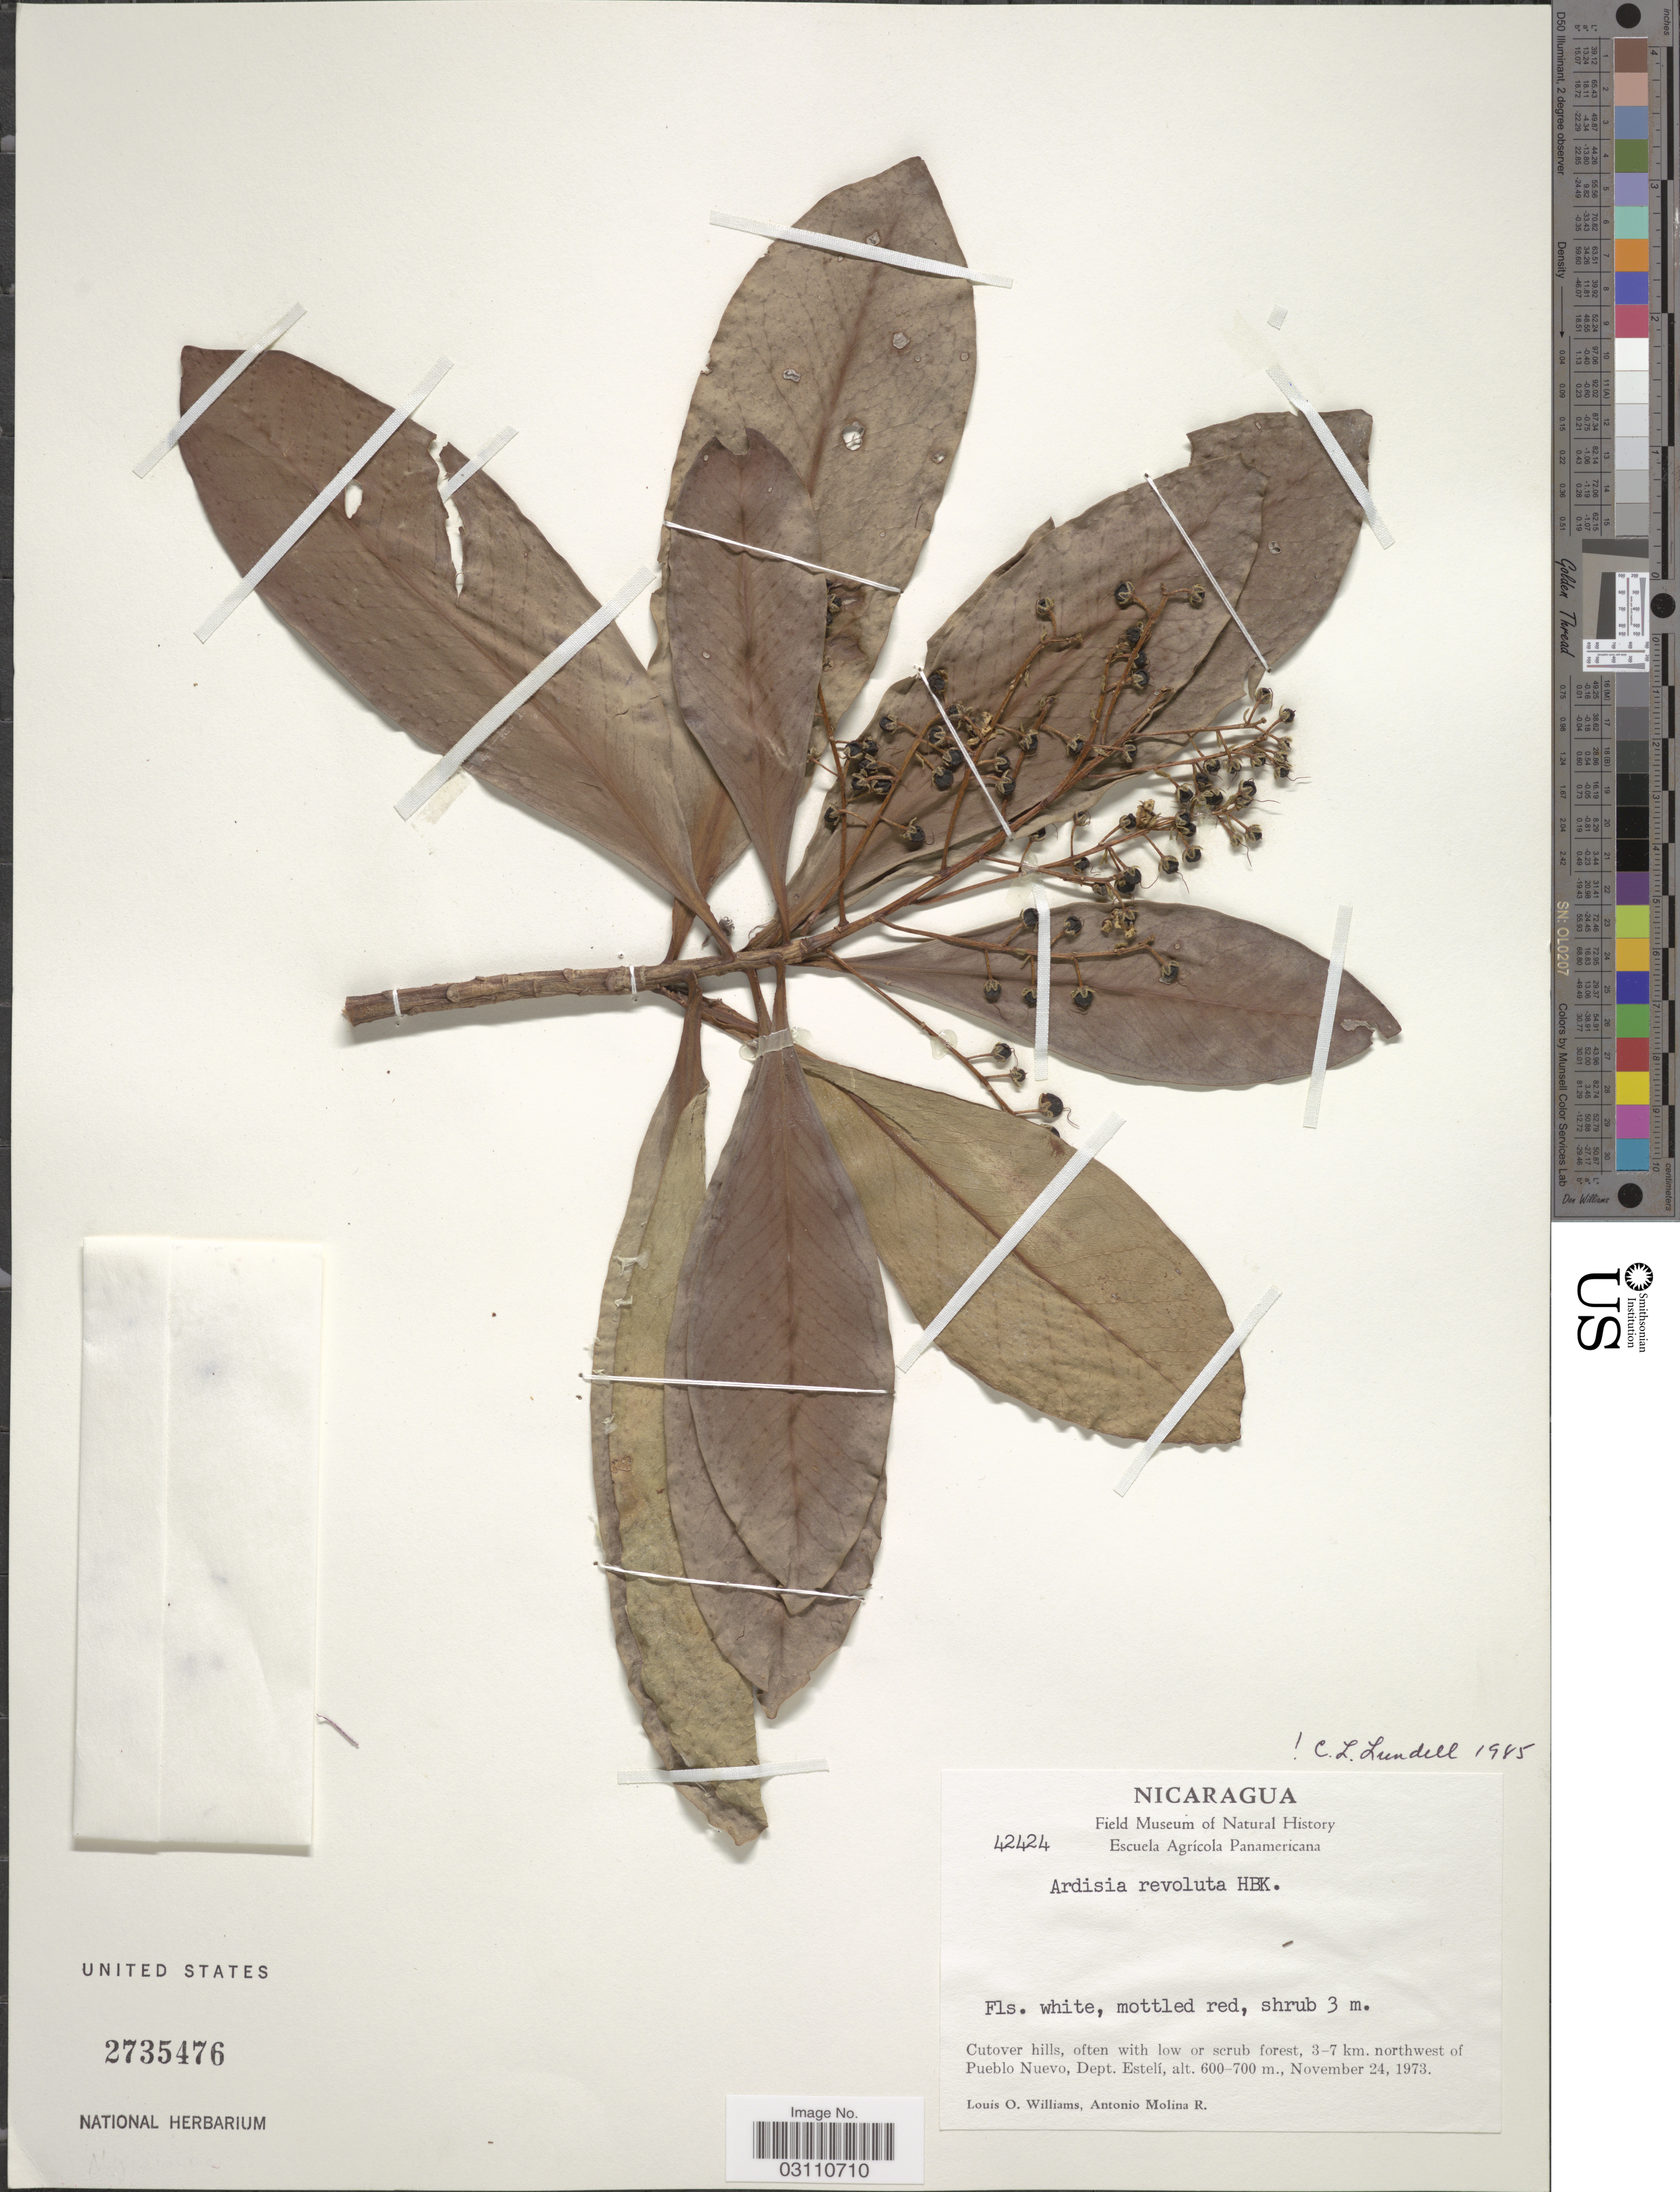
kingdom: Plantae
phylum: Tracheophyta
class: Magnoliopsida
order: Ericales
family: Primulaceae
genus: Ardisia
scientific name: Ardisia revoluta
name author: Kunth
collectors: L. O. Williams & A. Molina R.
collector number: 42424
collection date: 1973-11-24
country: Nicaragua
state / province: Esteli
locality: Cutover hills, often with low or scrub forest, 3-7 km. northwest of Pueblo Nuevo, Dept. Estelí.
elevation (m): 600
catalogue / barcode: US 2735476